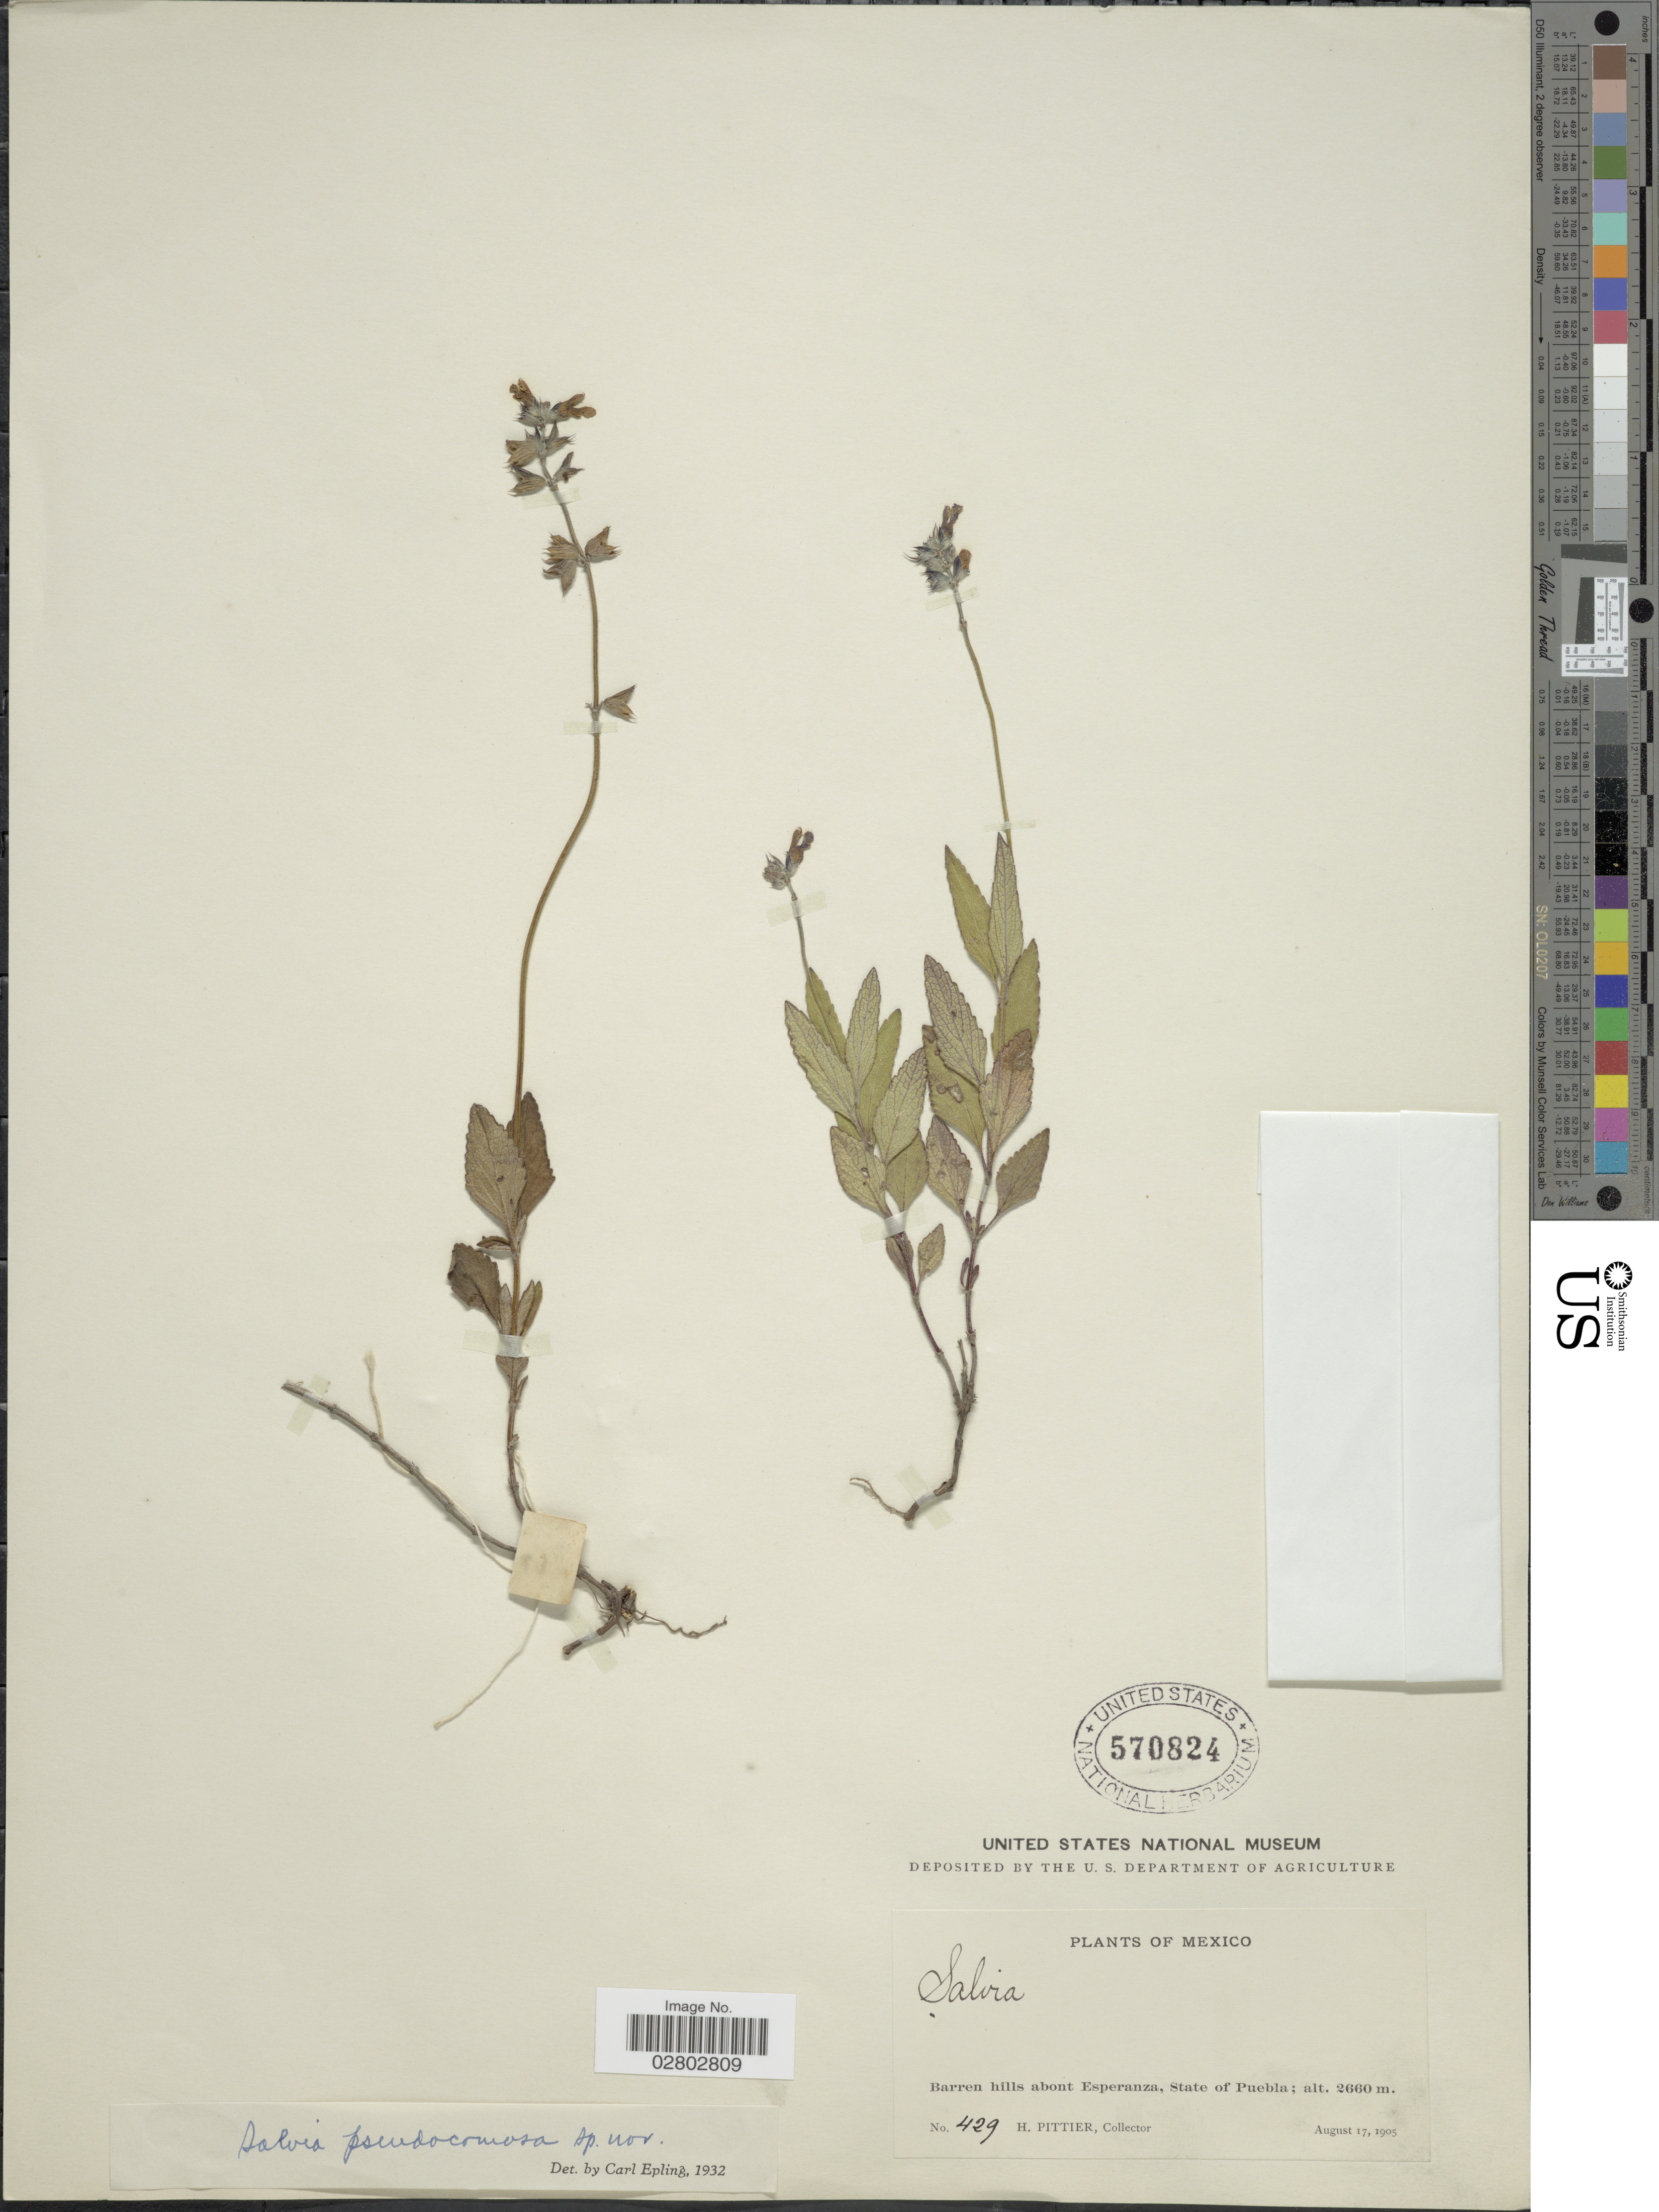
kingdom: Plantae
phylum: Tracheophyta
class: Magnoliopsida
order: Lamiales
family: Lamiaceae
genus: Salvia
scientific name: Salvia pseudocomosa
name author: Epling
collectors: H. F. Pittier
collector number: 429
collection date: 1905-08-17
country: Mexico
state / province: Puebla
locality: Barren hills abont Esperanza, State of Puebla.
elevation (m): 2660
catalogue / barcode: US 570824